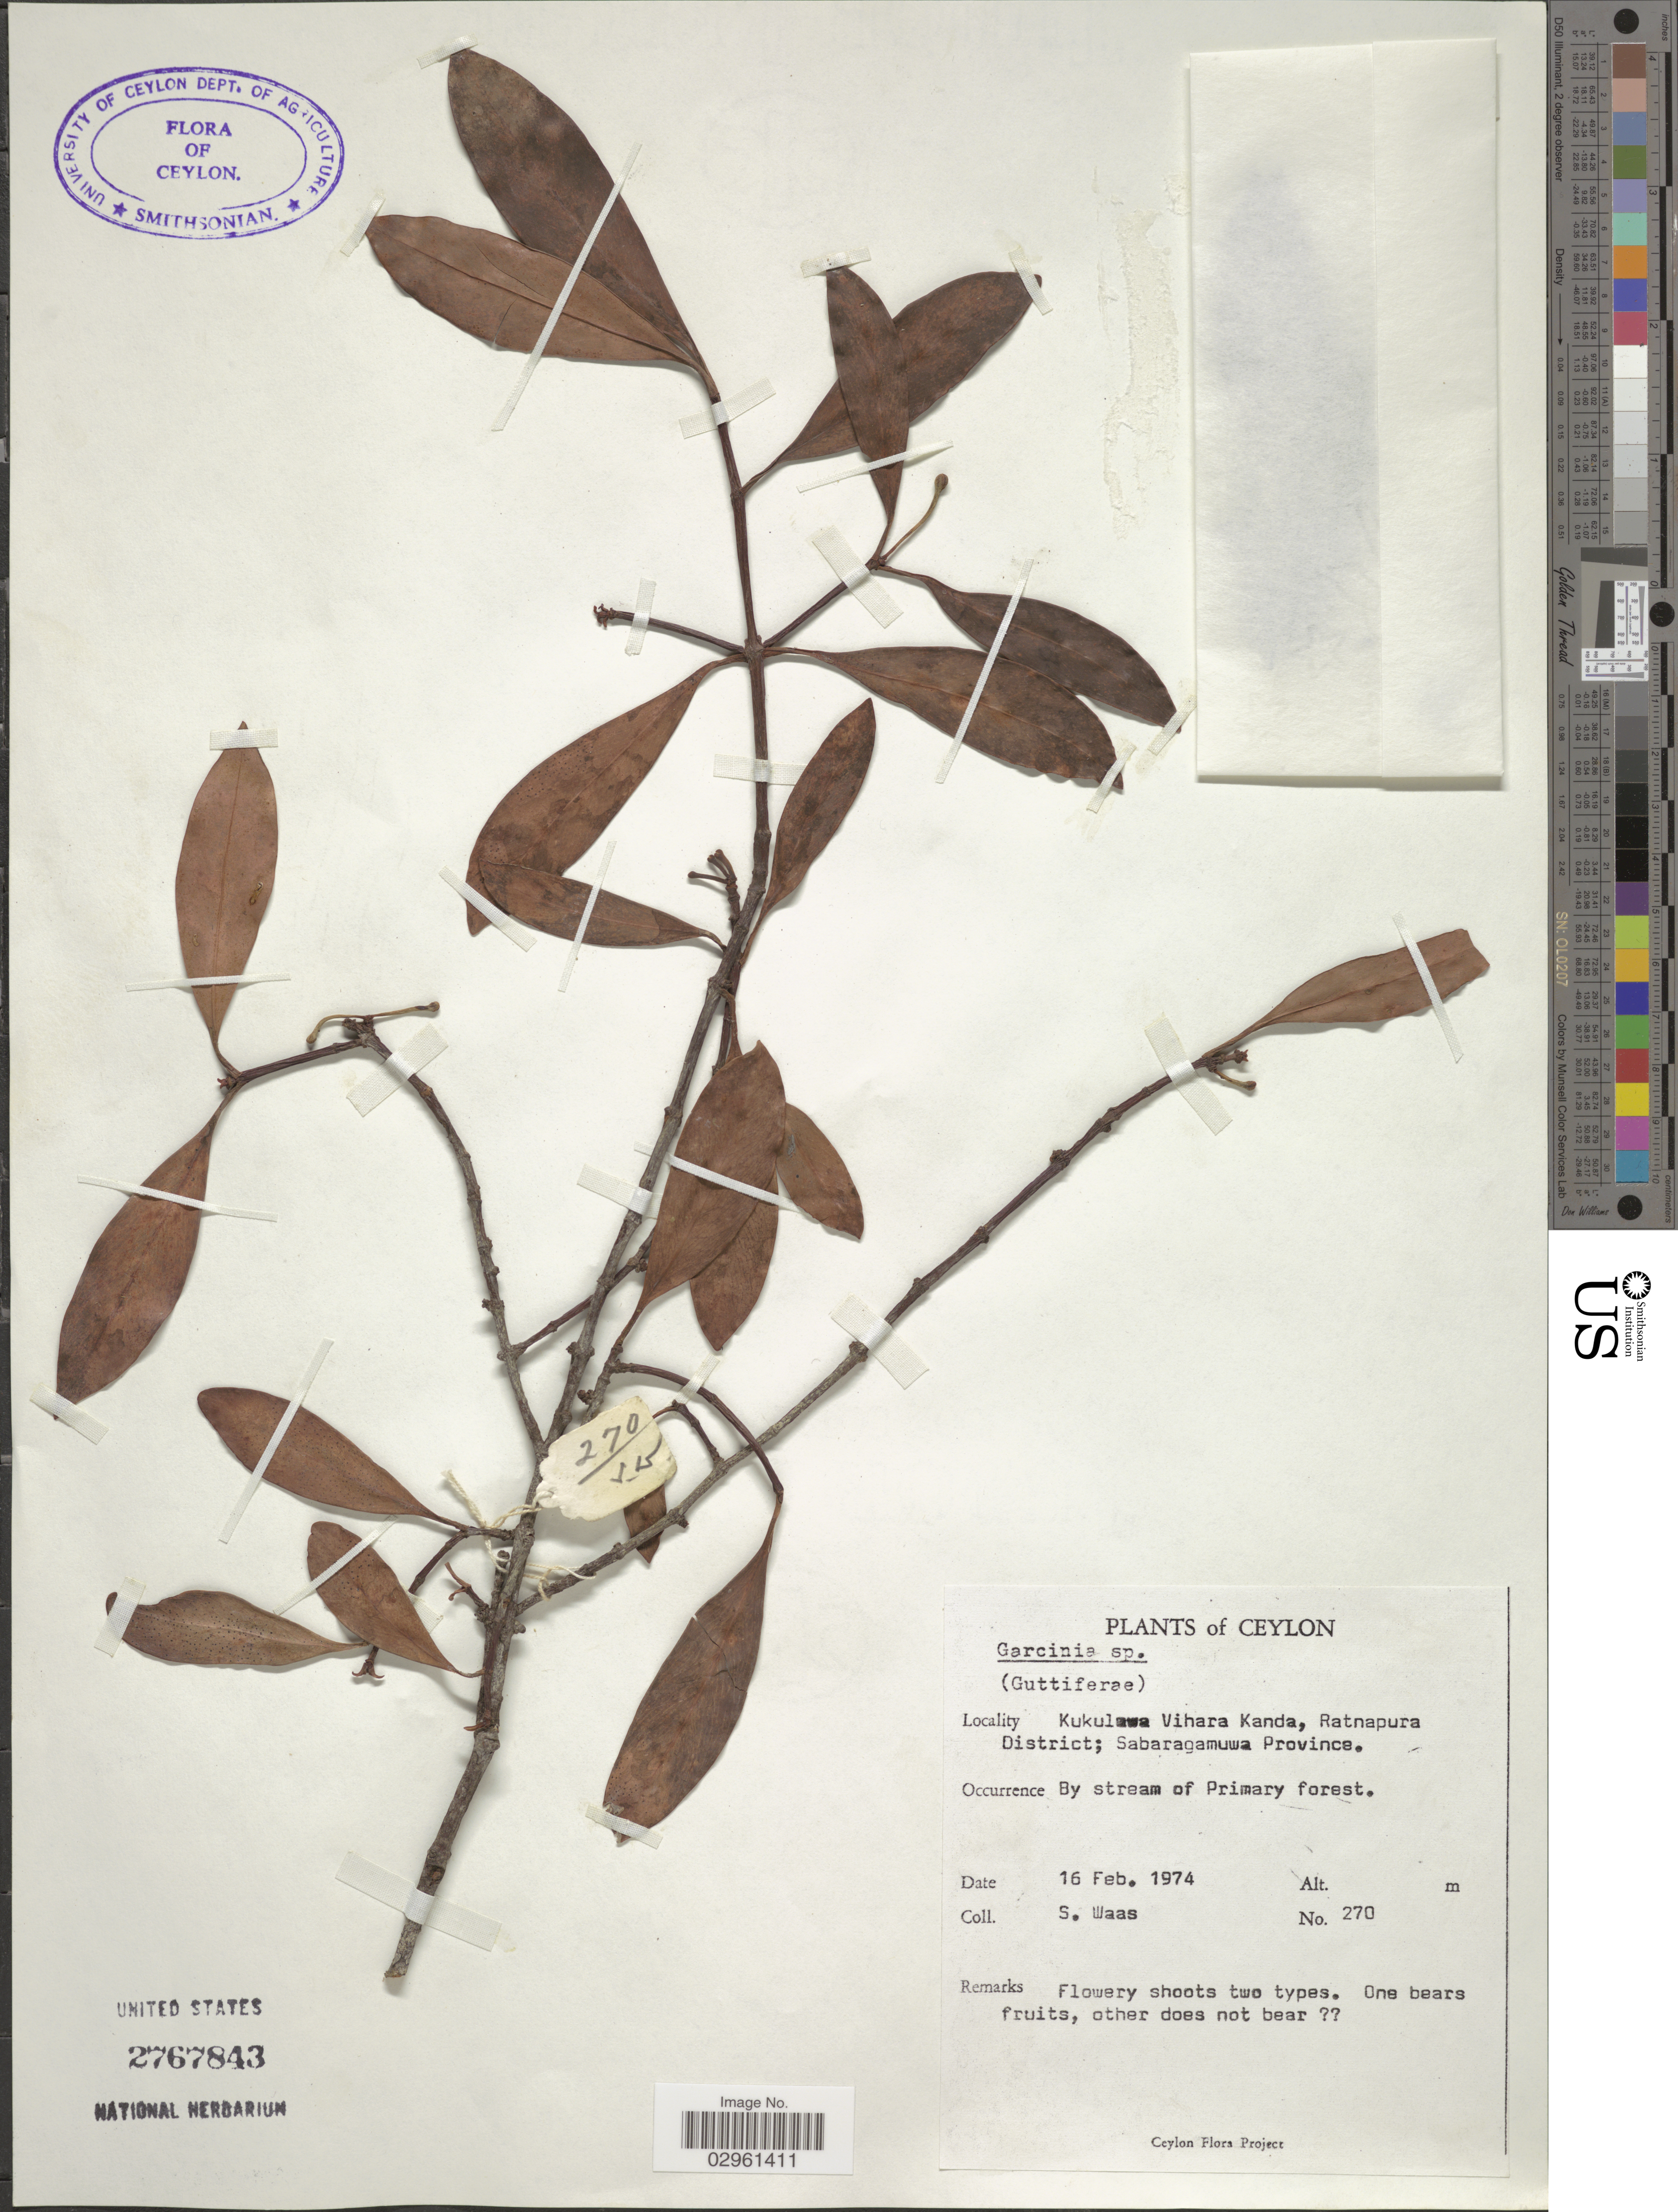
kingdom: Plantae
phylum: Tracheophyta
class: Magnoliopsida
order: Malpighiales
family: Clusiaceae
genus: Garcinia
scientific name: Garcinia sp.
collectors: S. Waas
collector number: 270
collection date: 1974-02-16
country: Sri Lanka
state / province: Sabaragamuwa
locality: Ceylon, Kukulawa Vihara Kanda, Ratnapura District.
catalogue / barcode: US 2767843